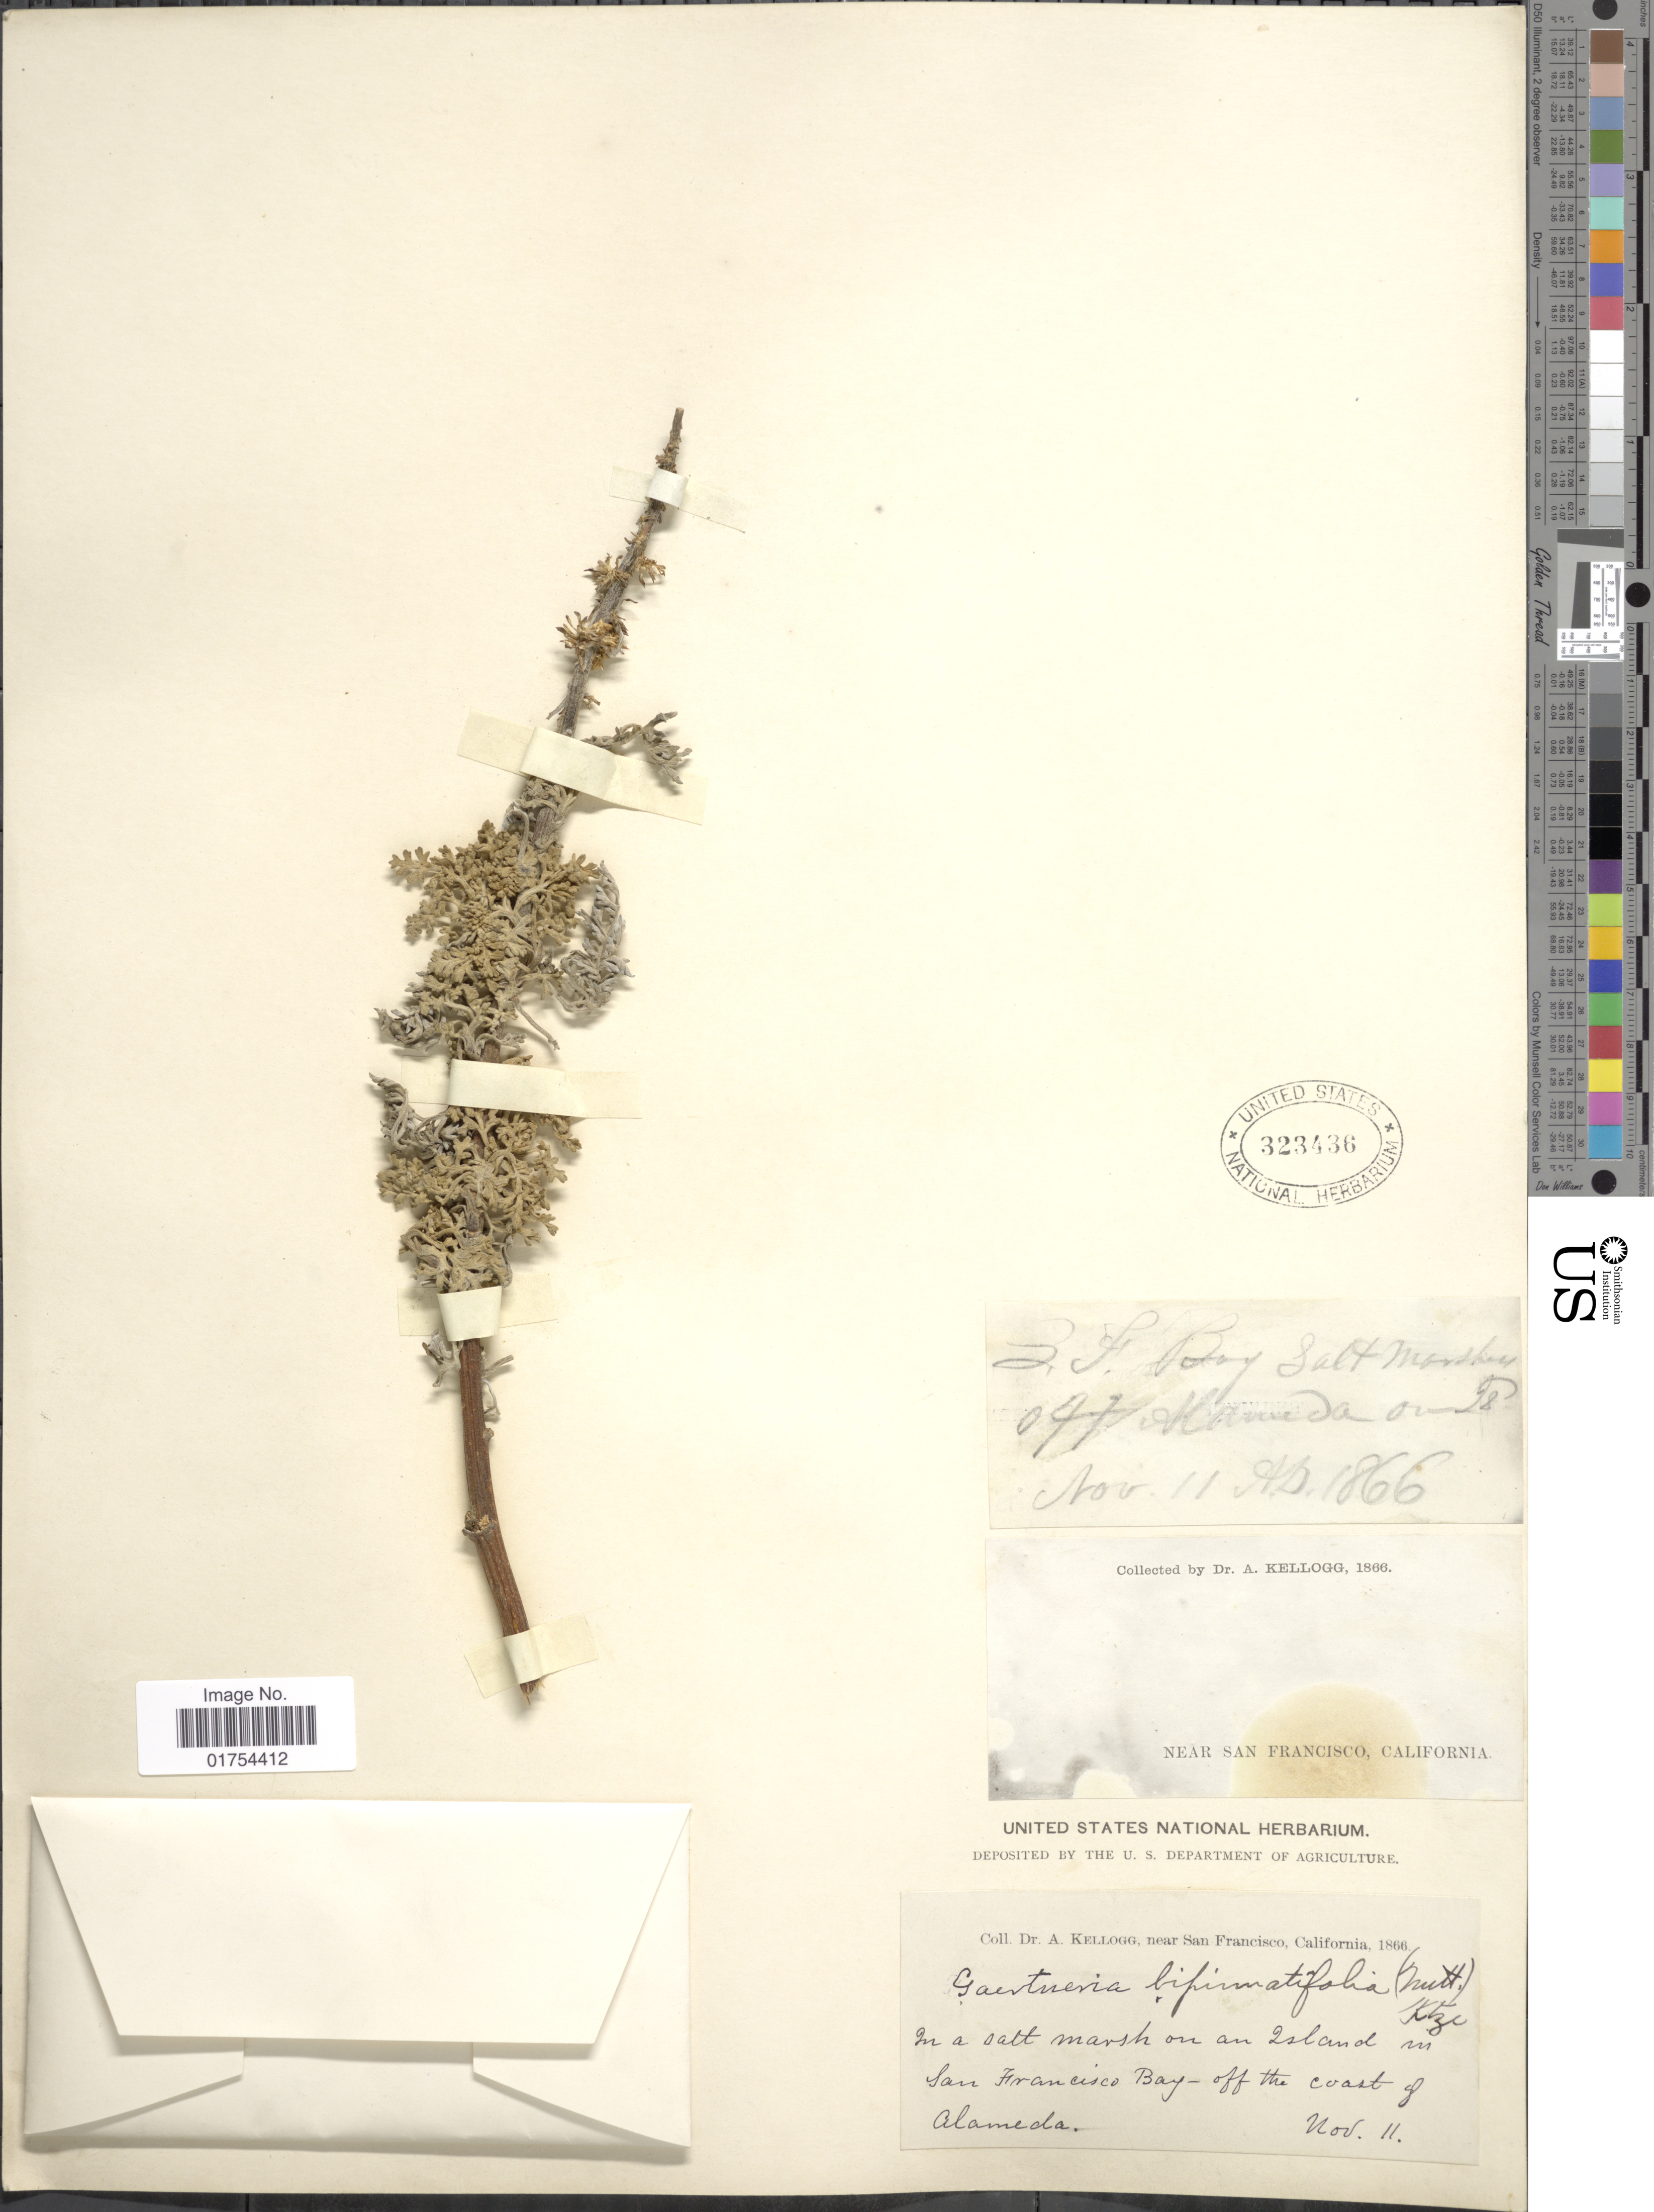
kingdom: Plantae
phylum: Tracheophyta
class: Magnoliopsida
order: Asterales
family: Asteraceae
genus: Franseria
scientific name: Franseria bipinnatifida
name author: (A. Gray) A. Gray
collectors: A. Kellogg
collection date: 1866-11-11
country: United States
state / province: California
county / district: San Francisco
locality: Near San Francisco, San Francisco Bay - off the coast of Alameda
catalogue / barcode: US 323436